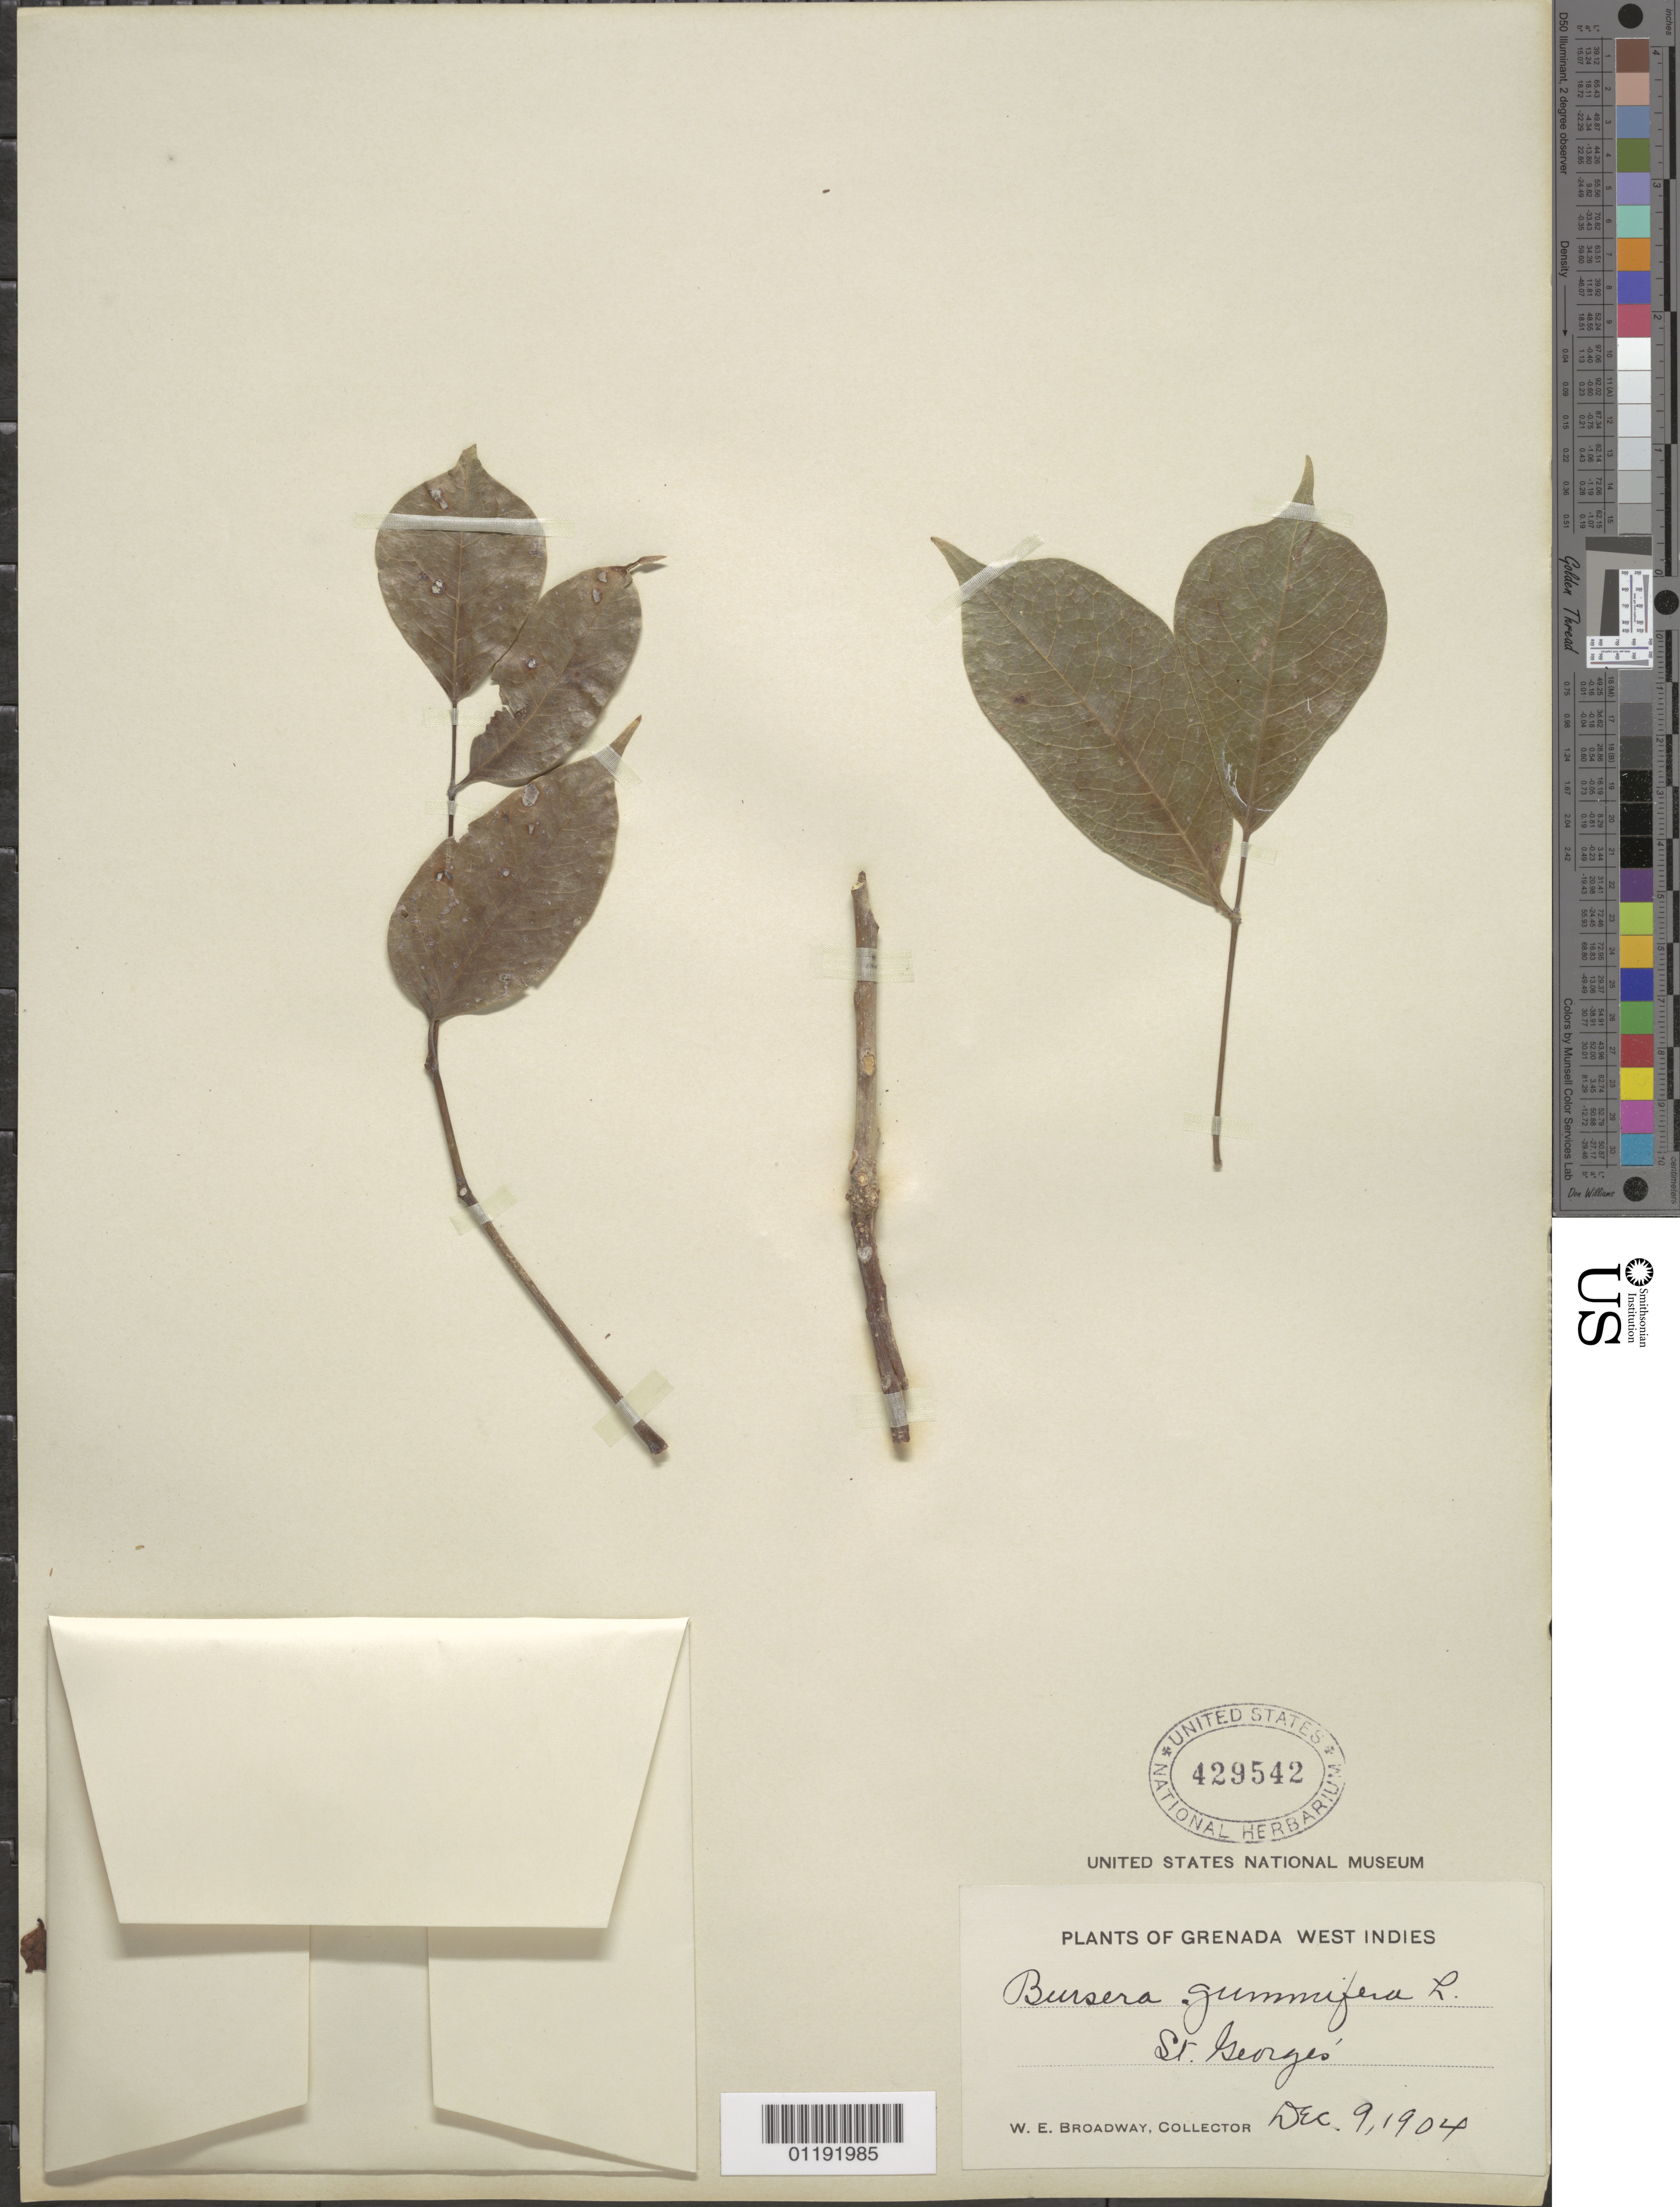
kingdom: Plantae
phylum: Tracheophyta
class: Magnoliopsida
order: Sapindales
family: Burseraceae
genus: Bursera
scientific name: Bursera simaruba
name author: (L.) Sarg.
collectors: W. E. Broadway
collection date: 1904-12-09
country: Grenada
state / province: Saint George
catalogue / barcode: US 429542